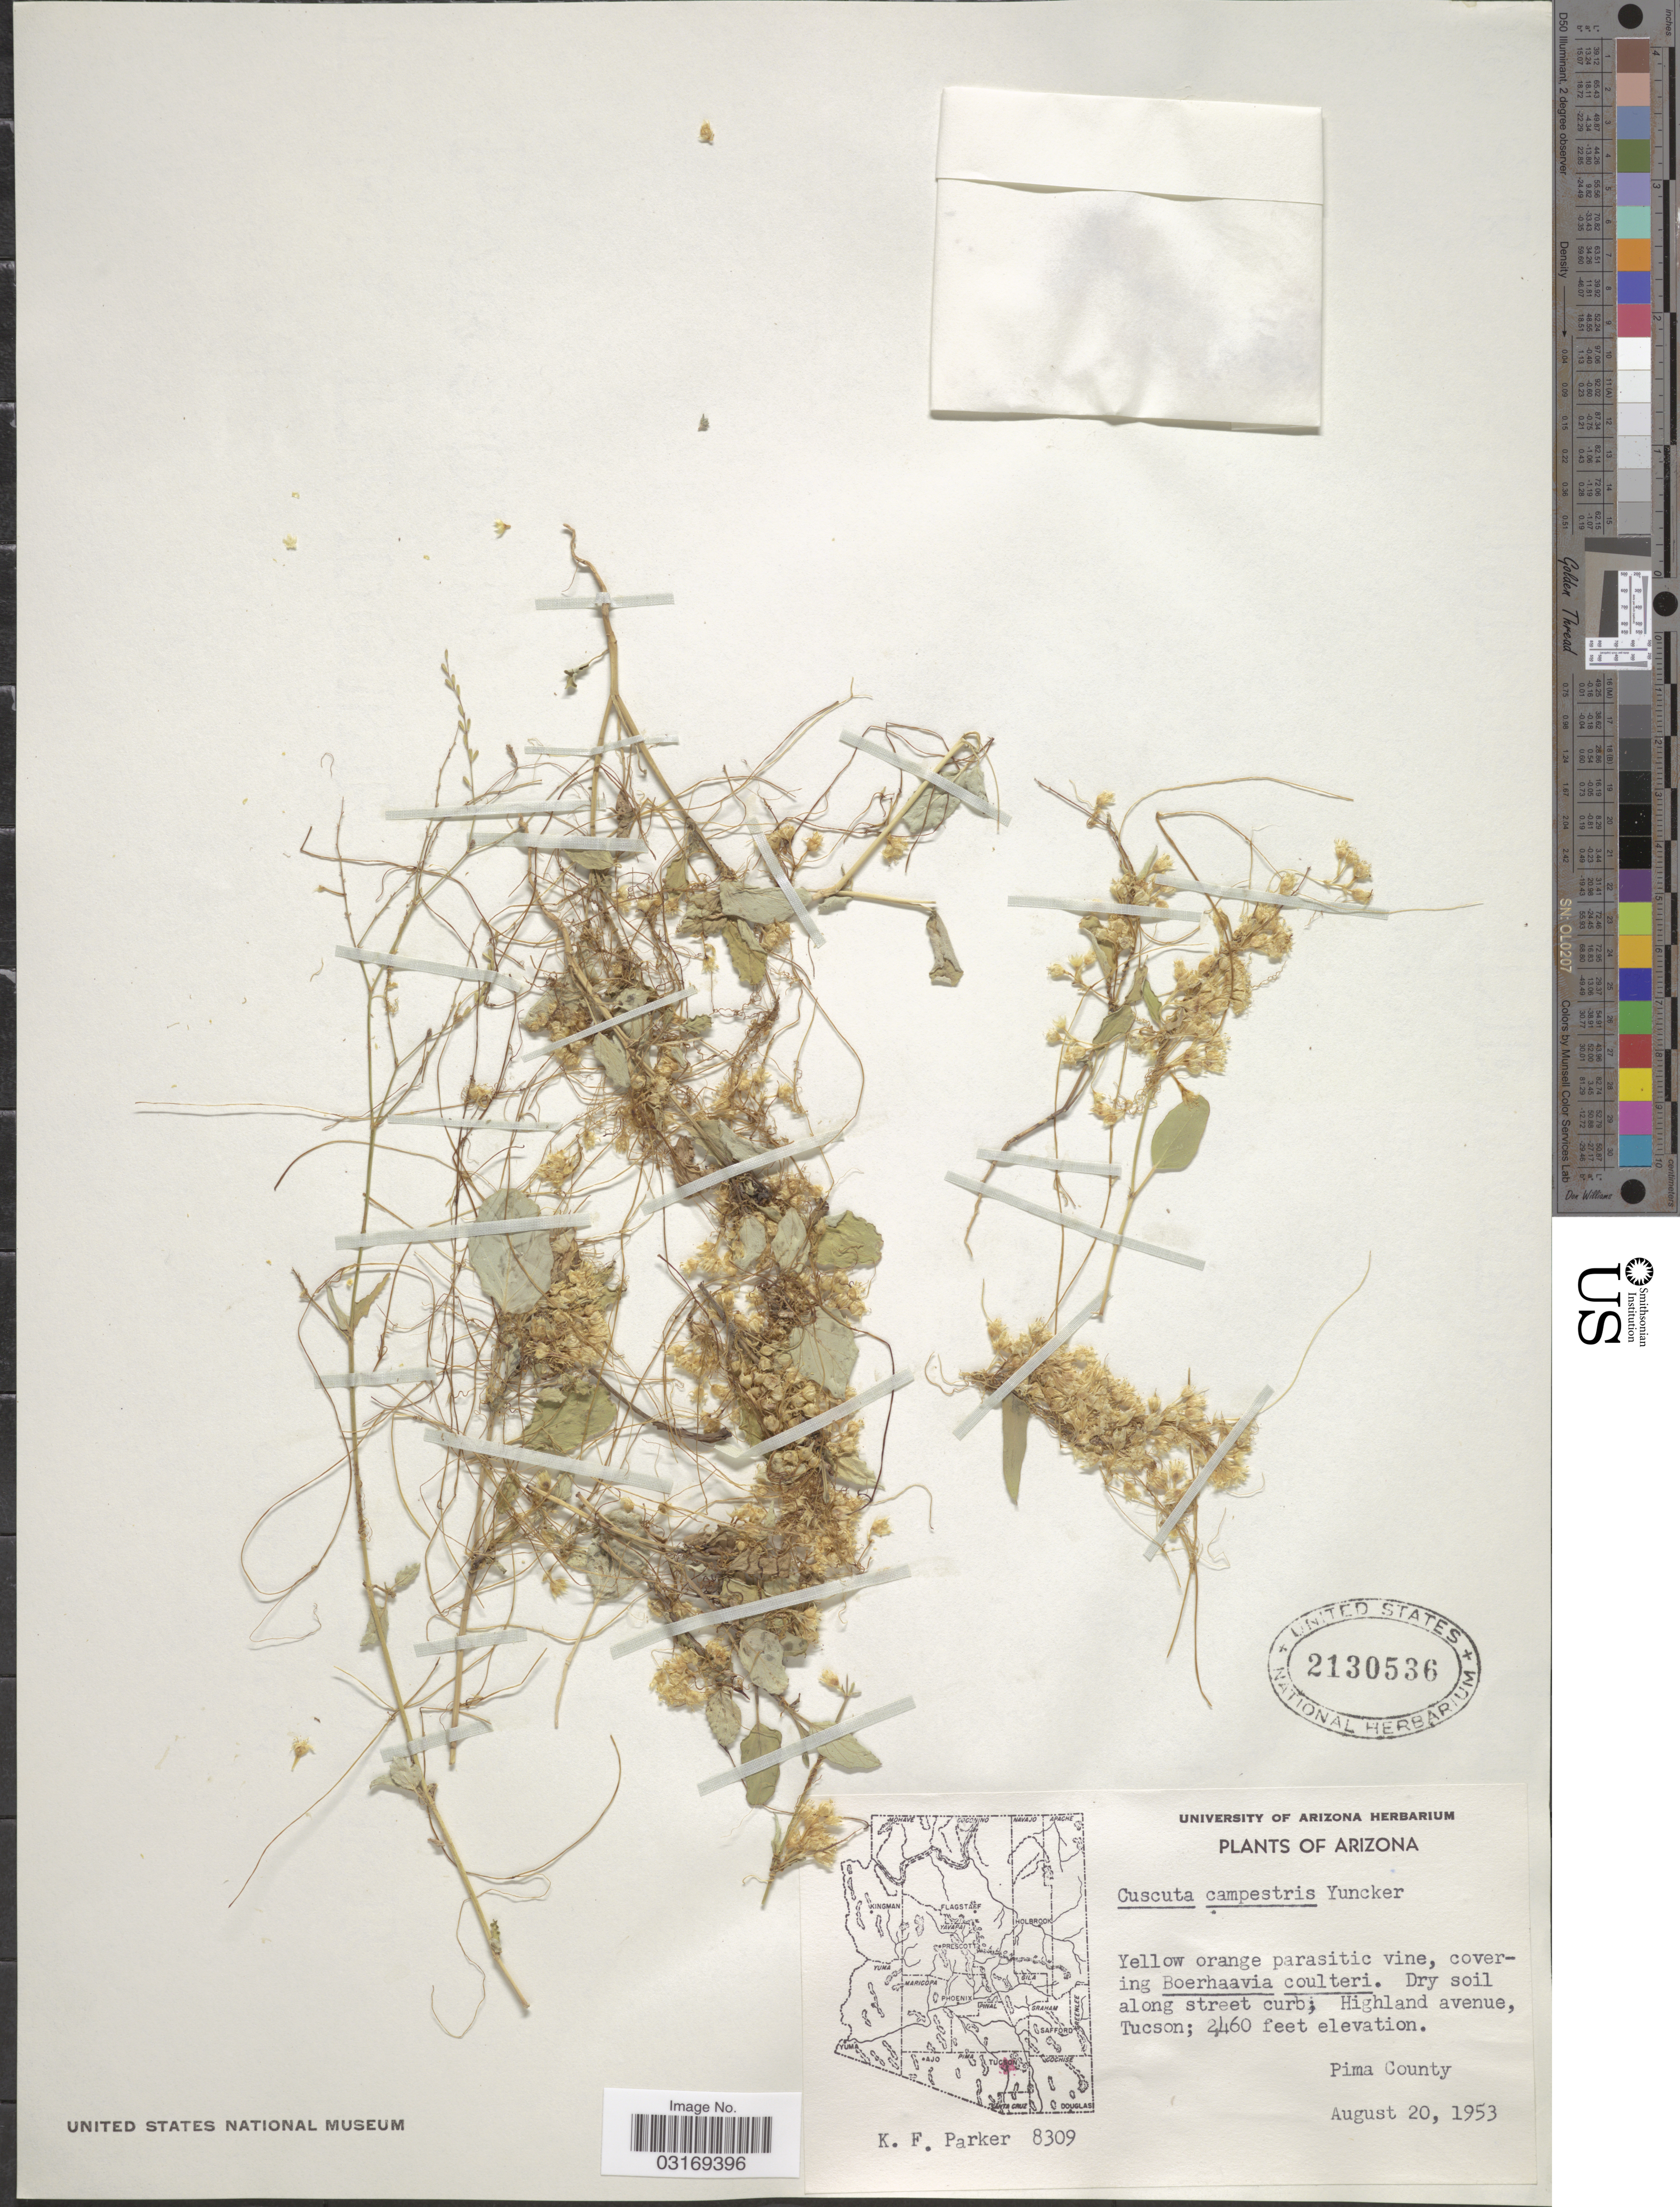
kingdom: Plantae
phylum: Tracheophyta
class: Magnoliopsida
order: Solanales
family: Convolvulaceae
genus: Cuscuta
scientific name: Cuscuta campestris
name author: Yunck.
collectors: K. F. Parker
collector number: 8309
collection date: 1953-08-20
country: United States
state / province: Arizona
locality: Highland avenue, Tucson; Pima County.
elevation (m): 750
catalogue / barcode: US 2130536